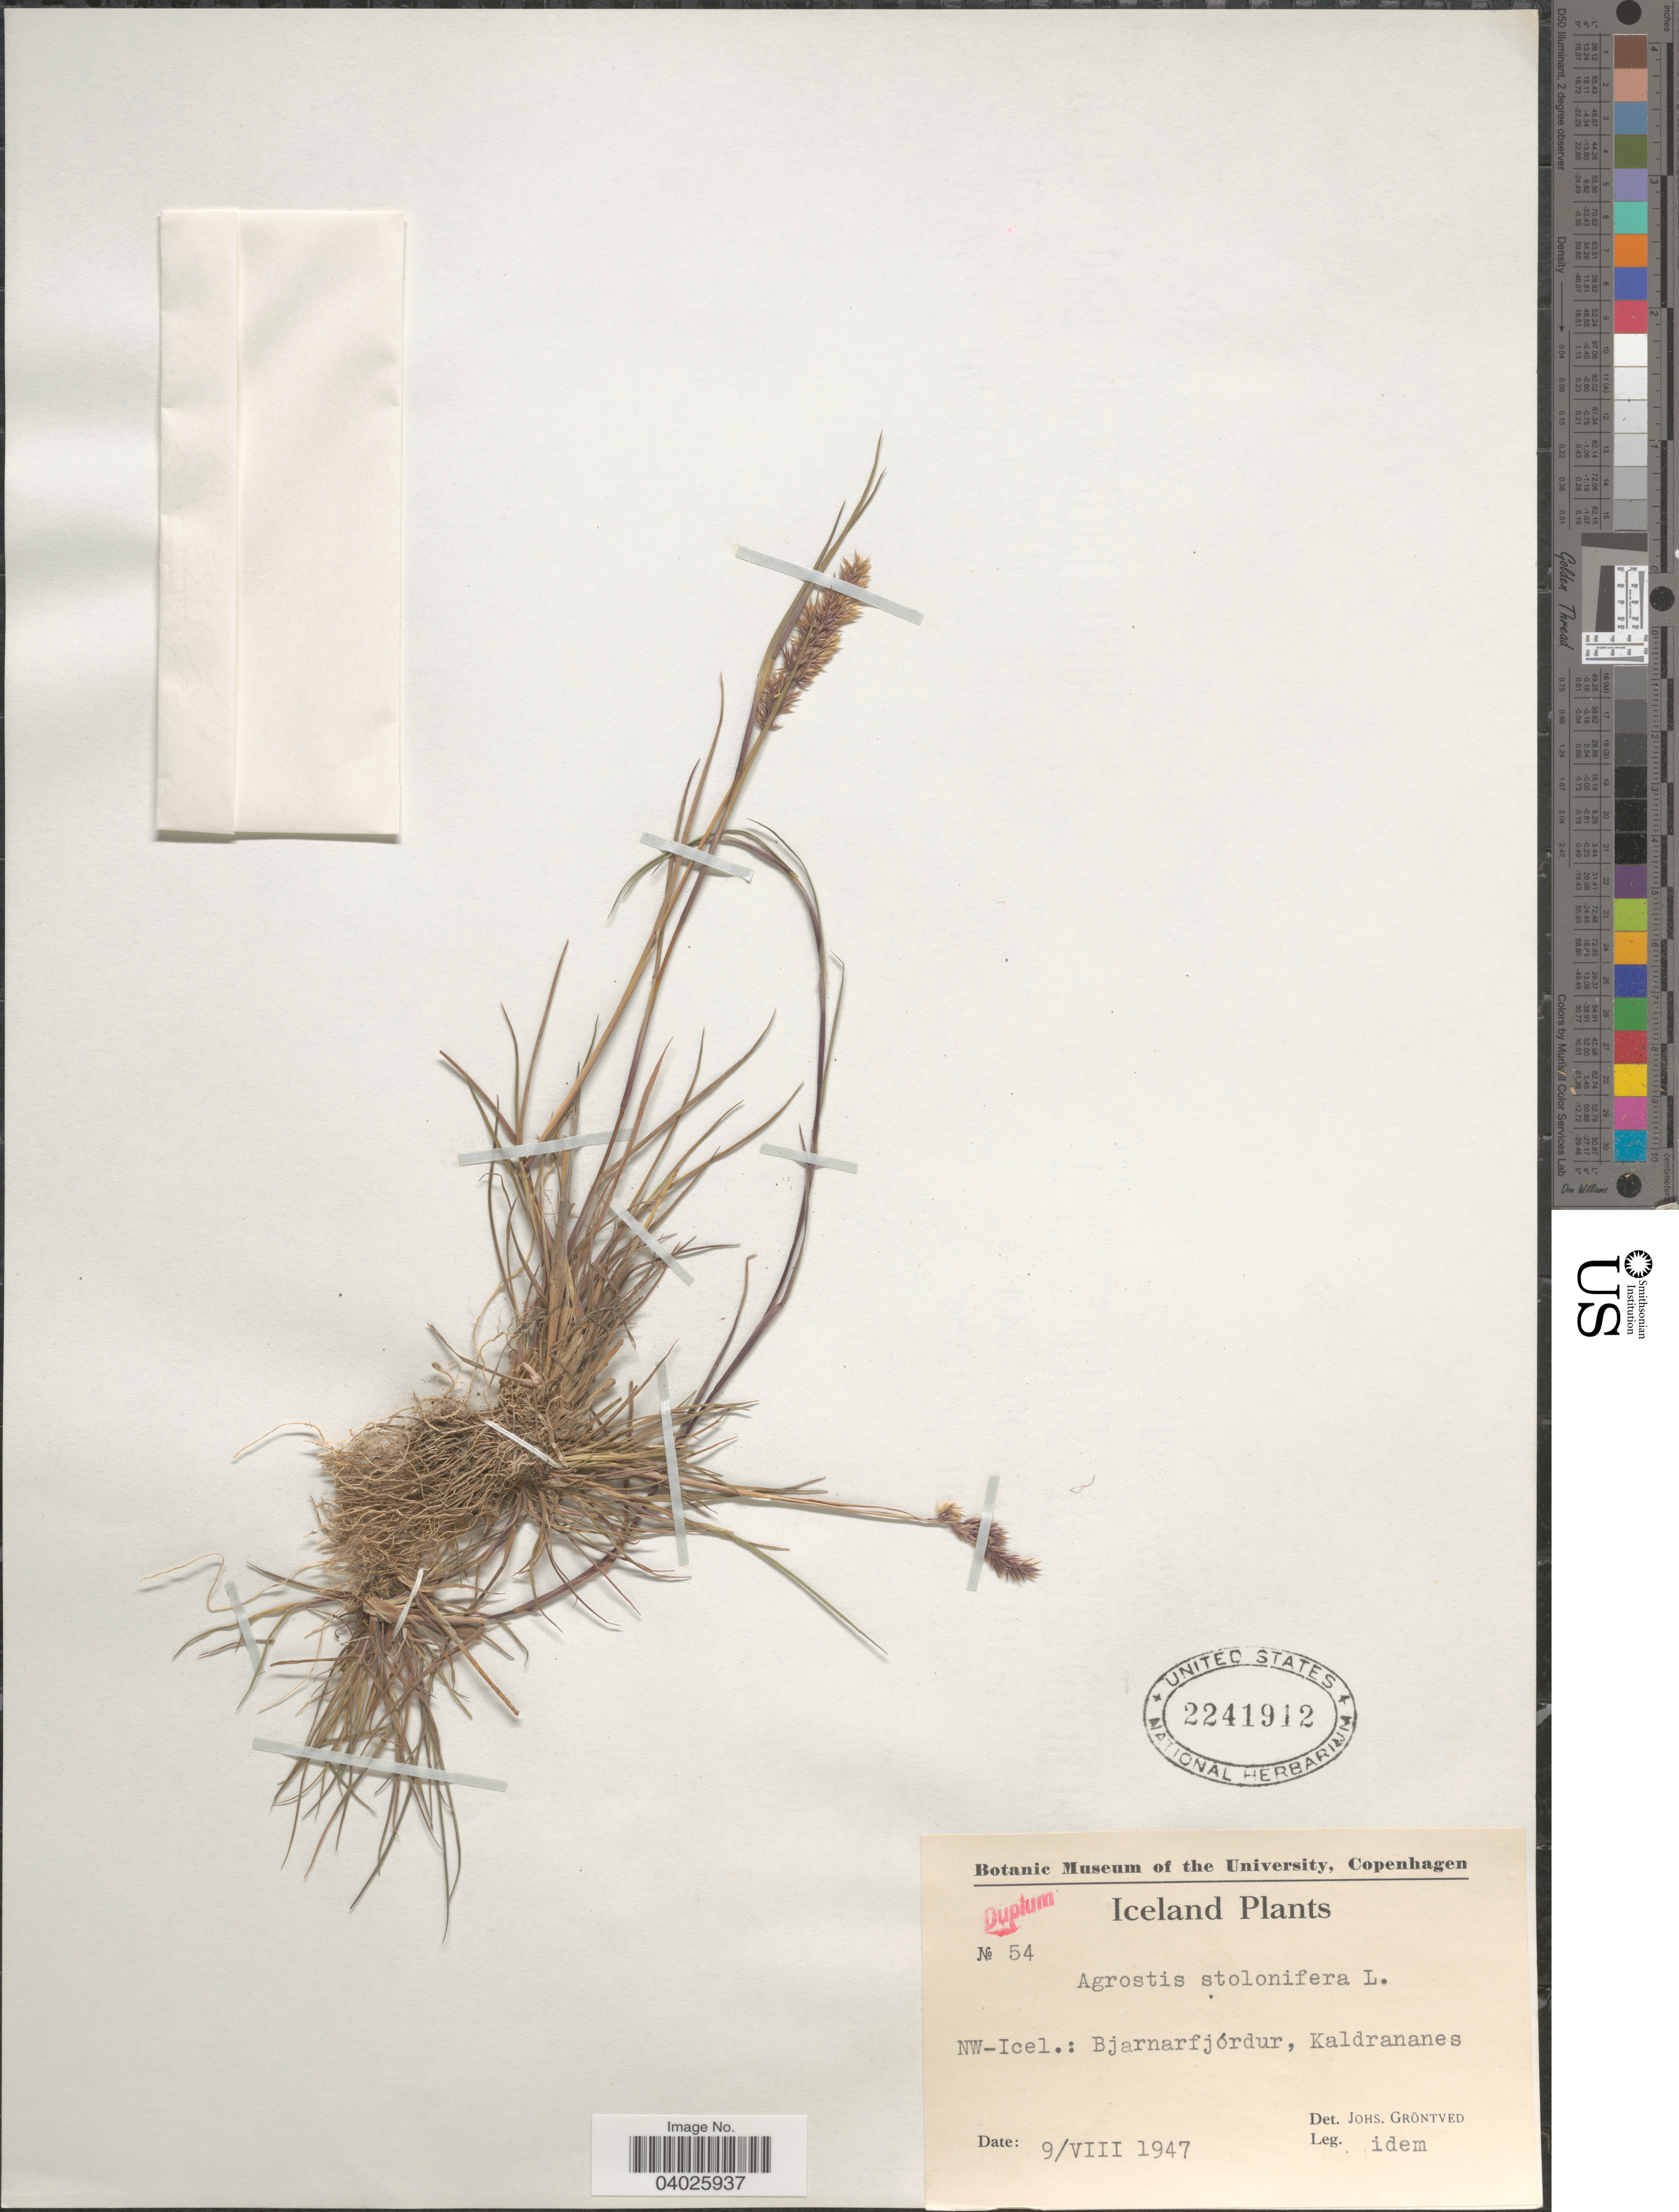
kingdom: Plantae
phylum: Tracheophyta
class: Liliopsida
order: Poales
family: Poaceae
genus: Agrostis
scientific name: Agrostis stolonifera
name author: L.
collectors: J. Grøntved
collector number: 54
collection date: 1947-08-09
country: Iceland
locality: NW-Icel.: Bjarnarfjórdur, Kaldrananes.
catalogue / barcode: US 2241912